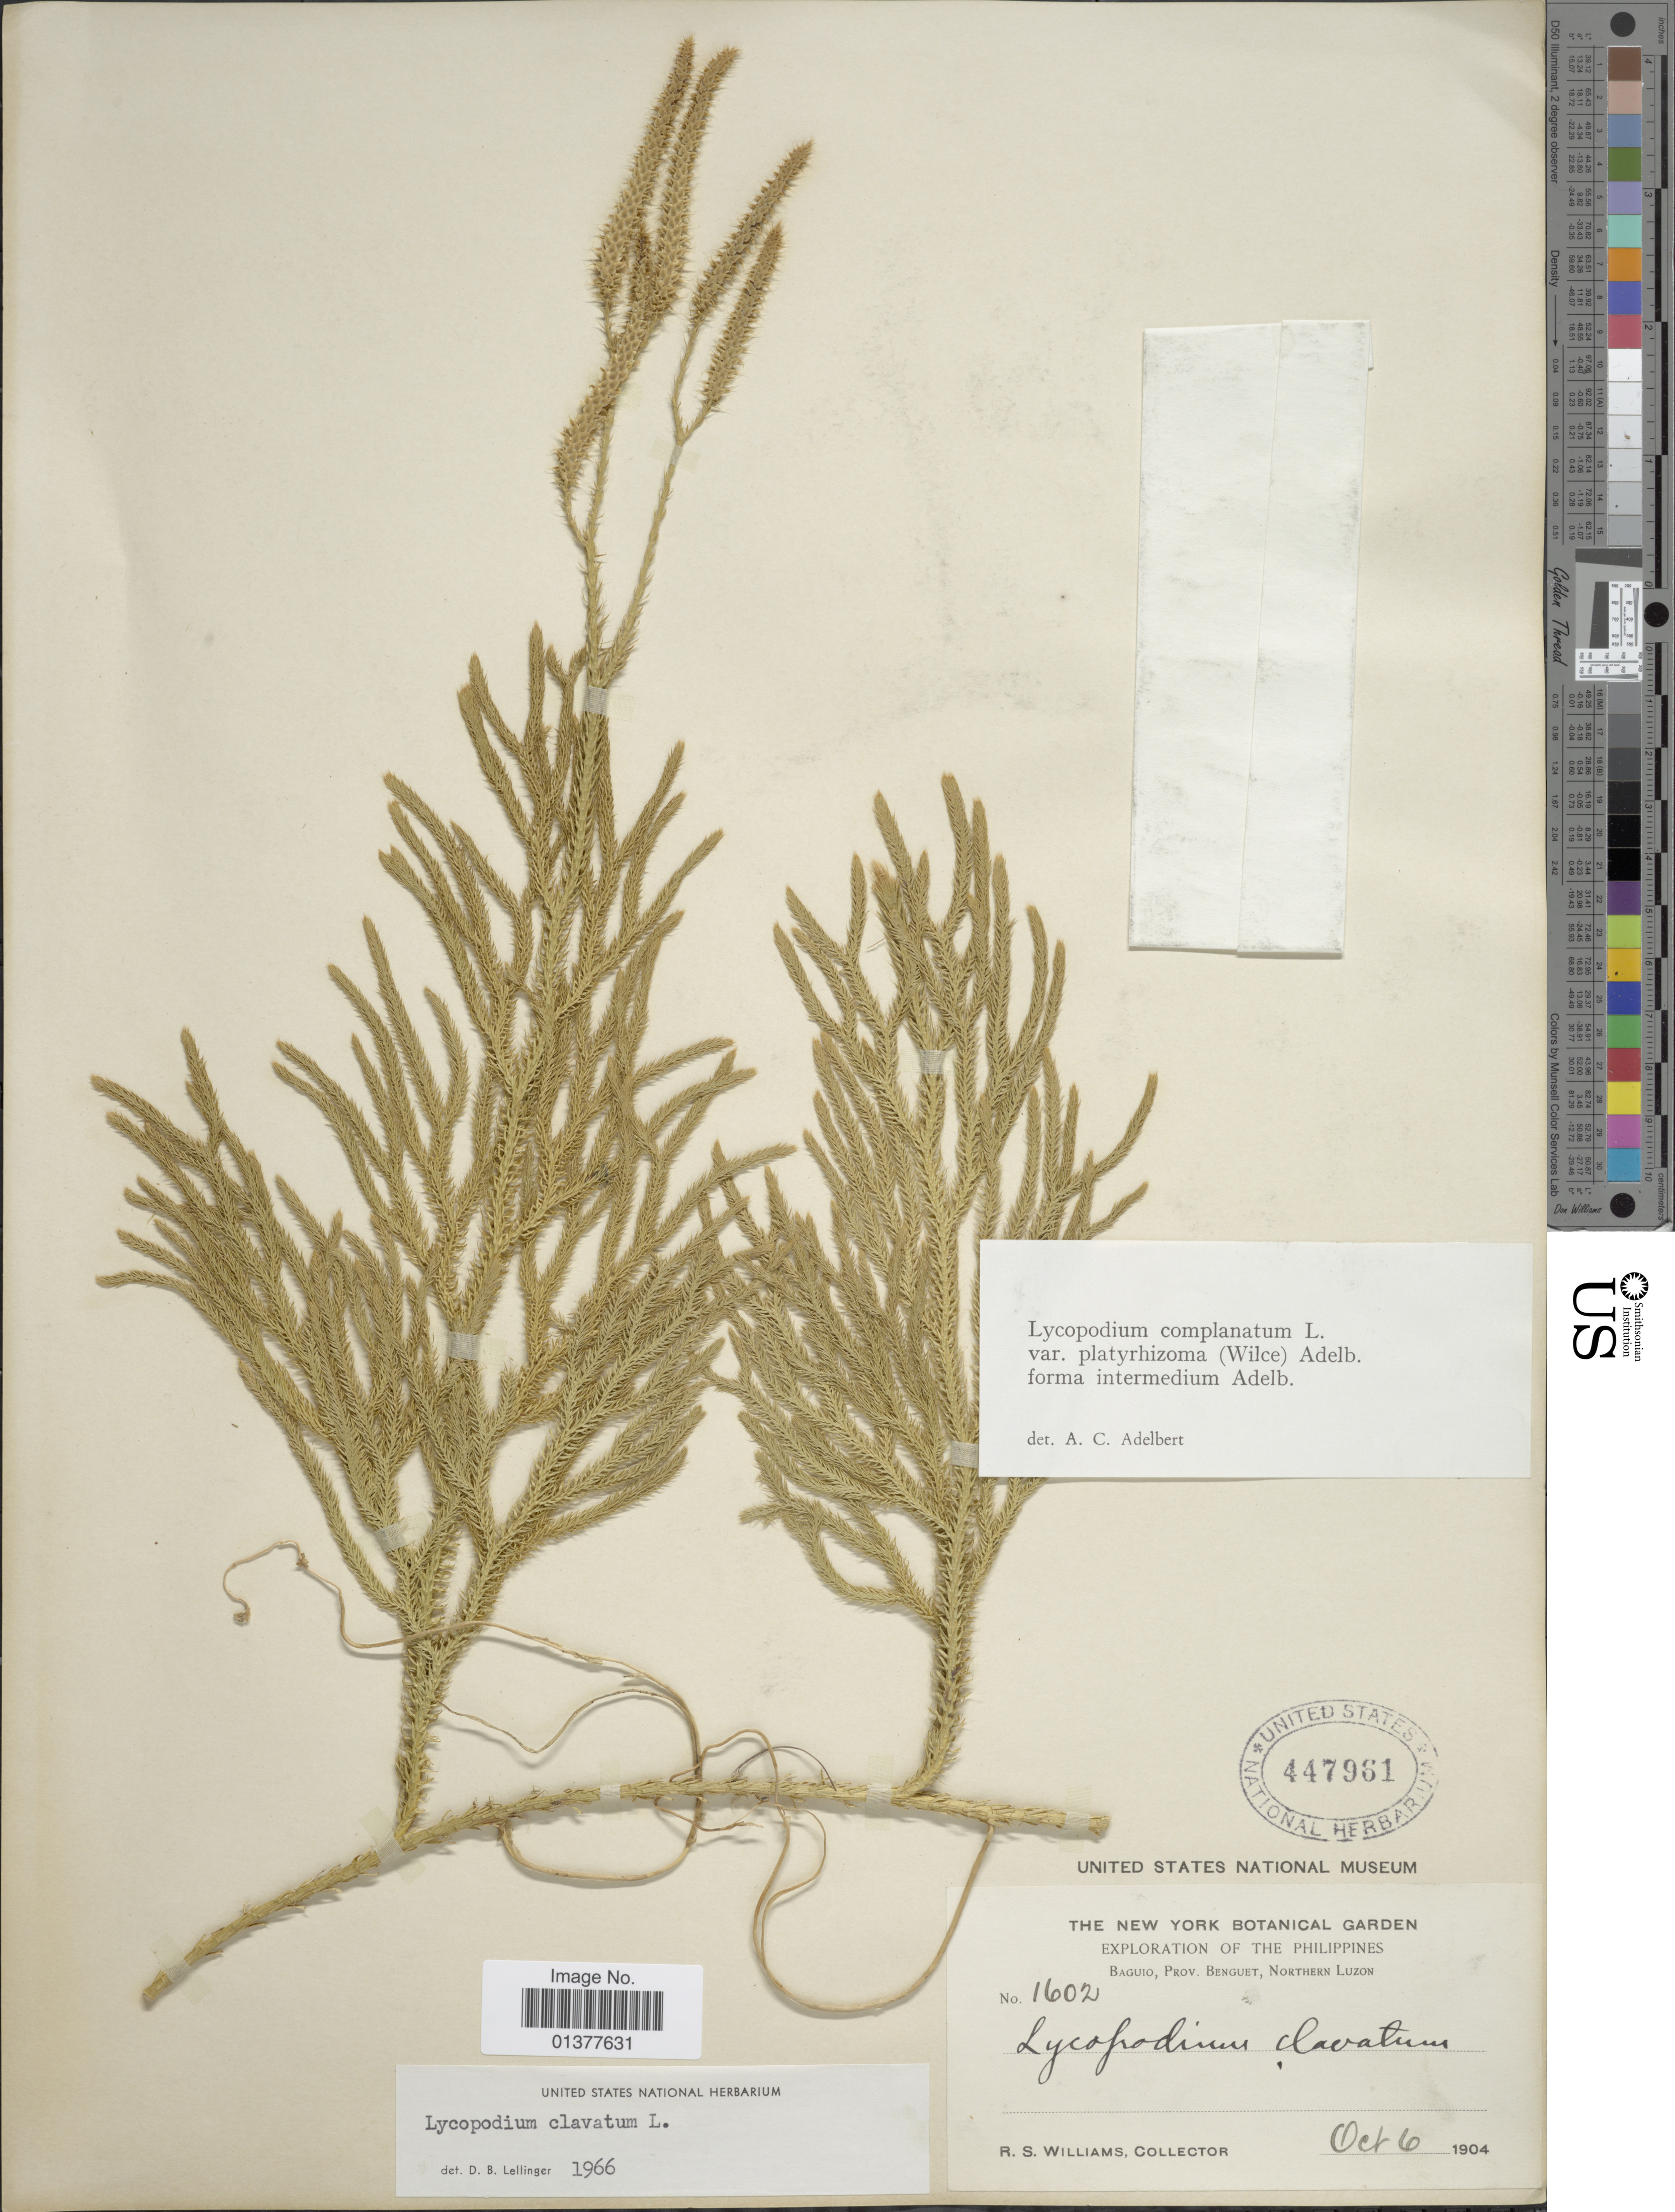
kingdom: Plantae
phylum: Tracheophyta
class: Lycopodiopsida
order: Lycopodiales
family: Lycopodiaceae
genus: Lycopodium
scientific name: Lycopodium clavatum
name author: L.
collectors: R. S. Williams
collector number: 1602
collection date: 1904-10-06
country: Philippines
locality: Baguio, prov. Benguet, Northern Luzon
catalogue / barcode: US 447961